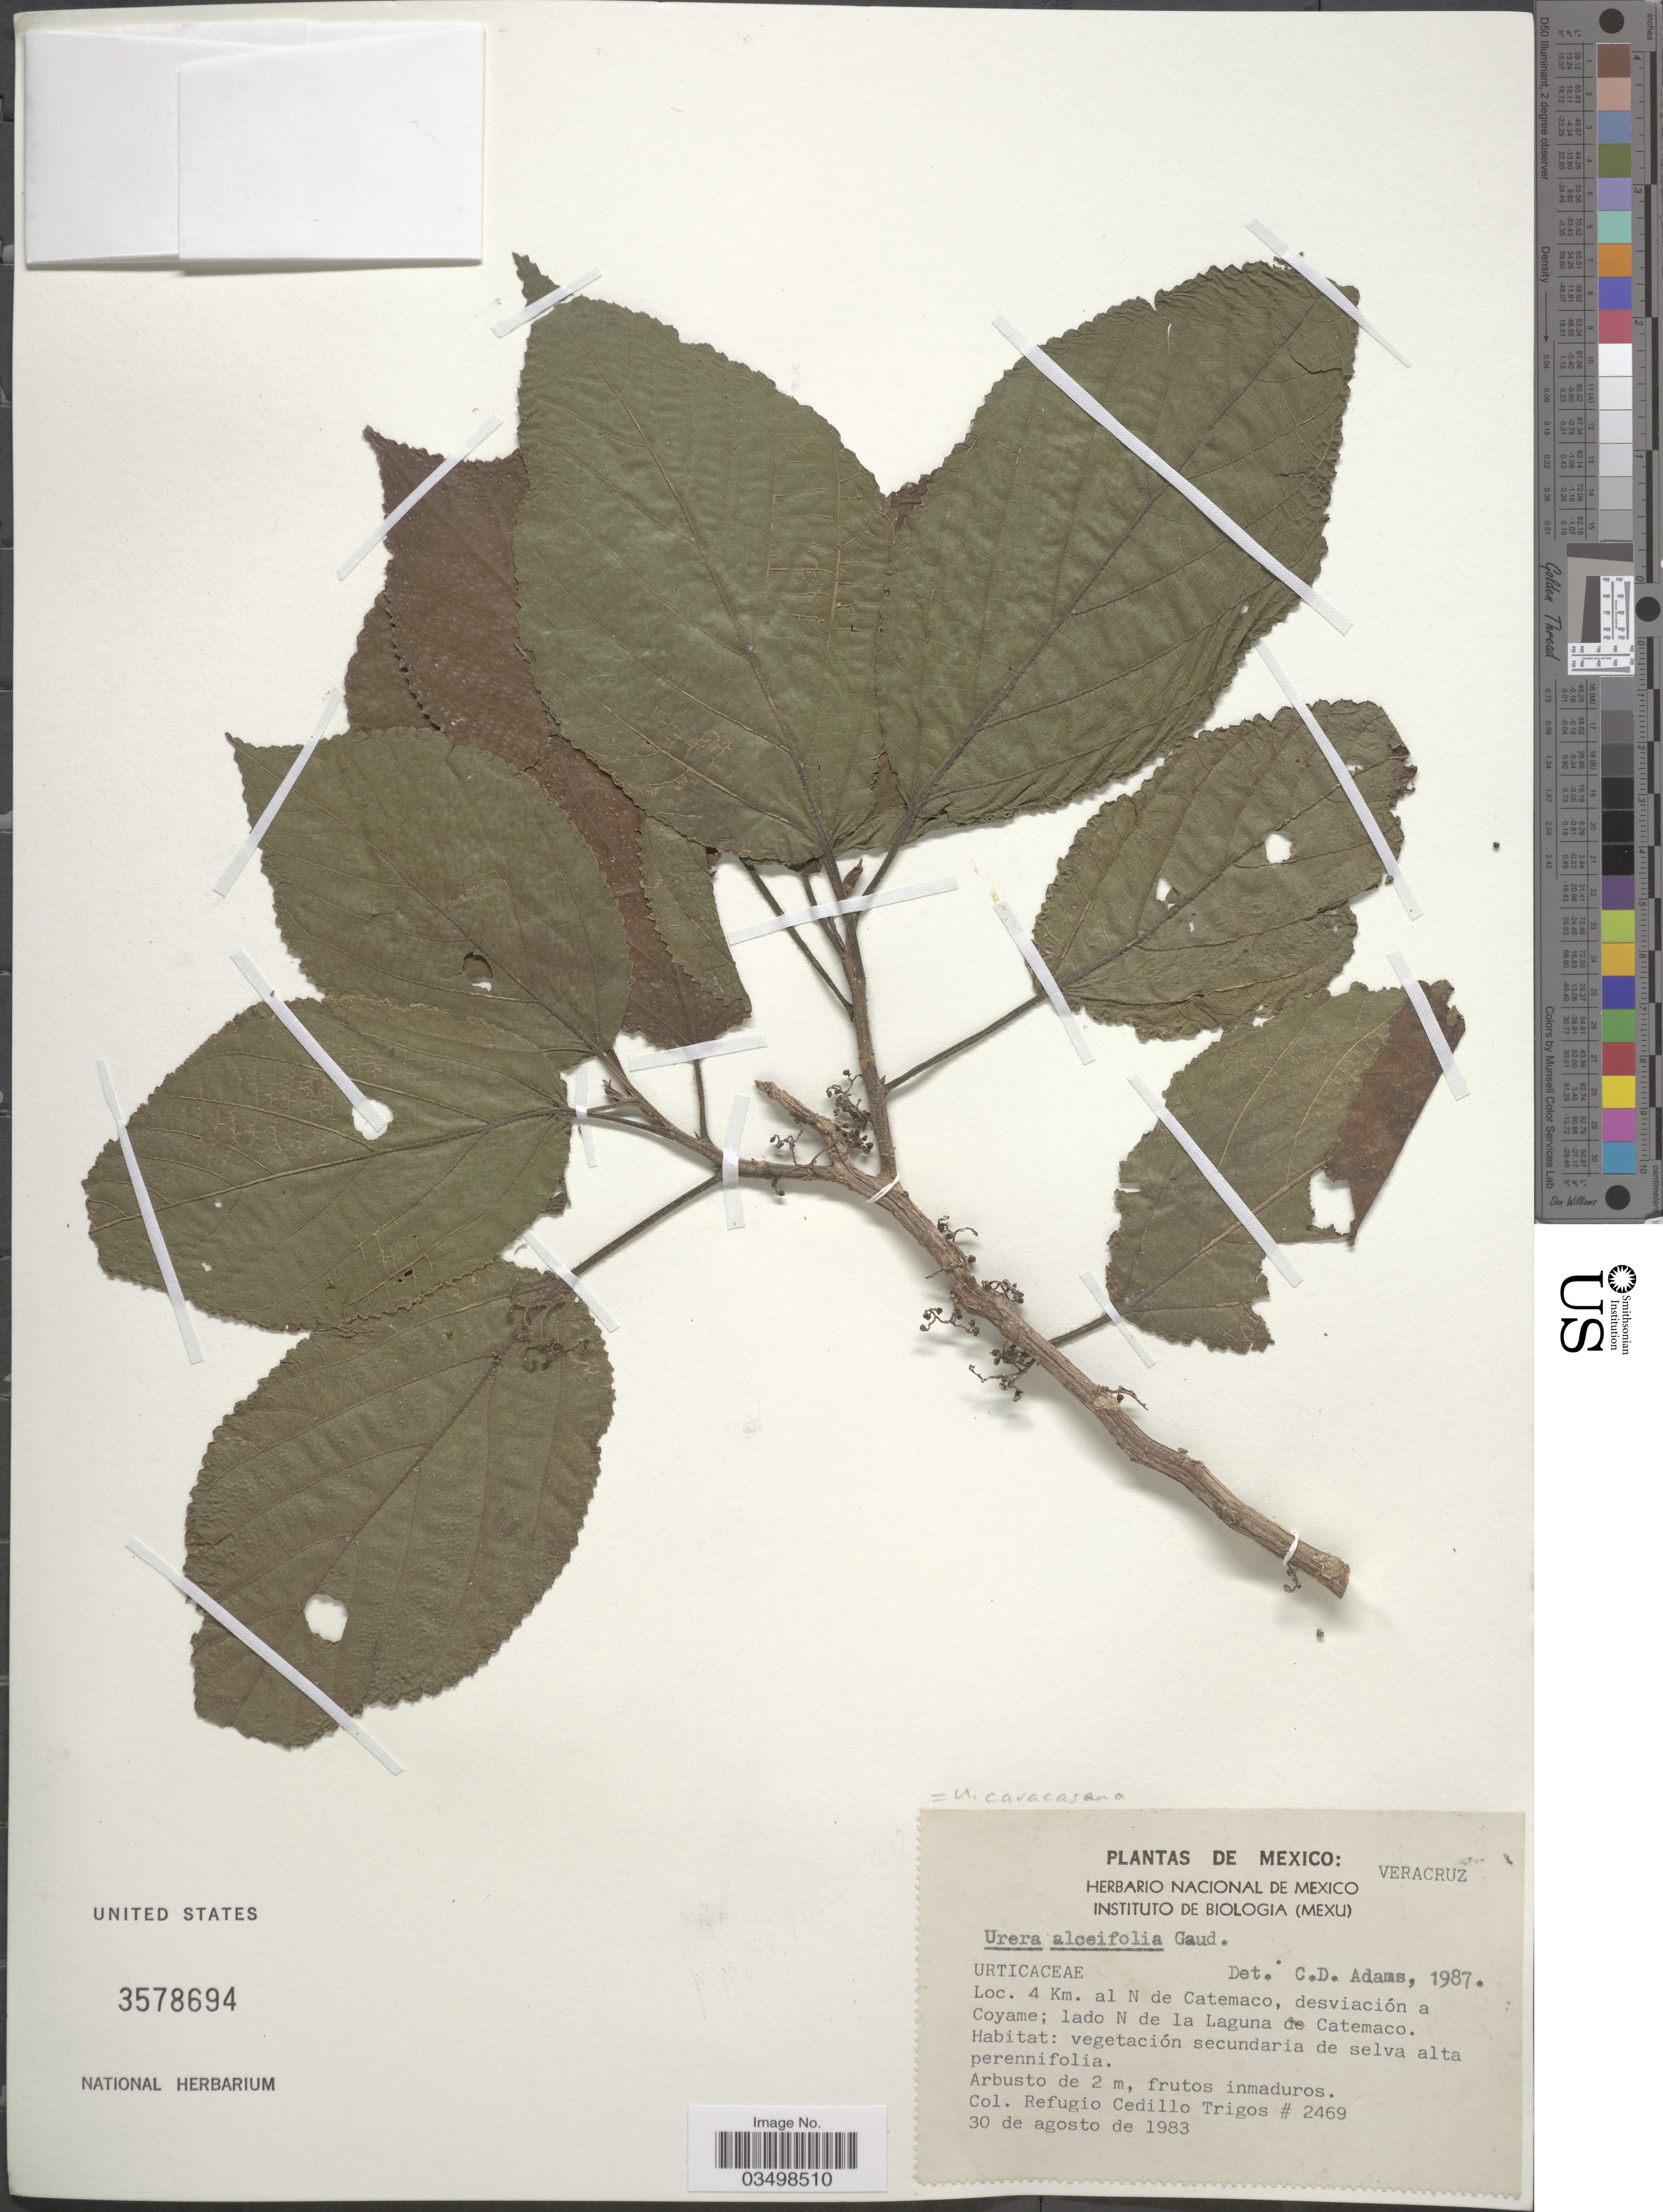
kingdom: Plantae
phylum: Tracheophyta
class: Magnoliopsida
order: Rosales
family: Urticaceae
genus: Urera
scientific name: Urera caracasana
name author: (Jacq.) Gaudich. ex Griseb.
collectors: R. CedilloT.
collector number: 2469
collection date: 1983-08-30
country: Mexico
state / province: Veracruz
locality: Veracruz. 4 Km. al N de Catemaco, desviación a Coyame; lado N de la Laguna de Catemaco.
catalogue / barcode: US 3578694